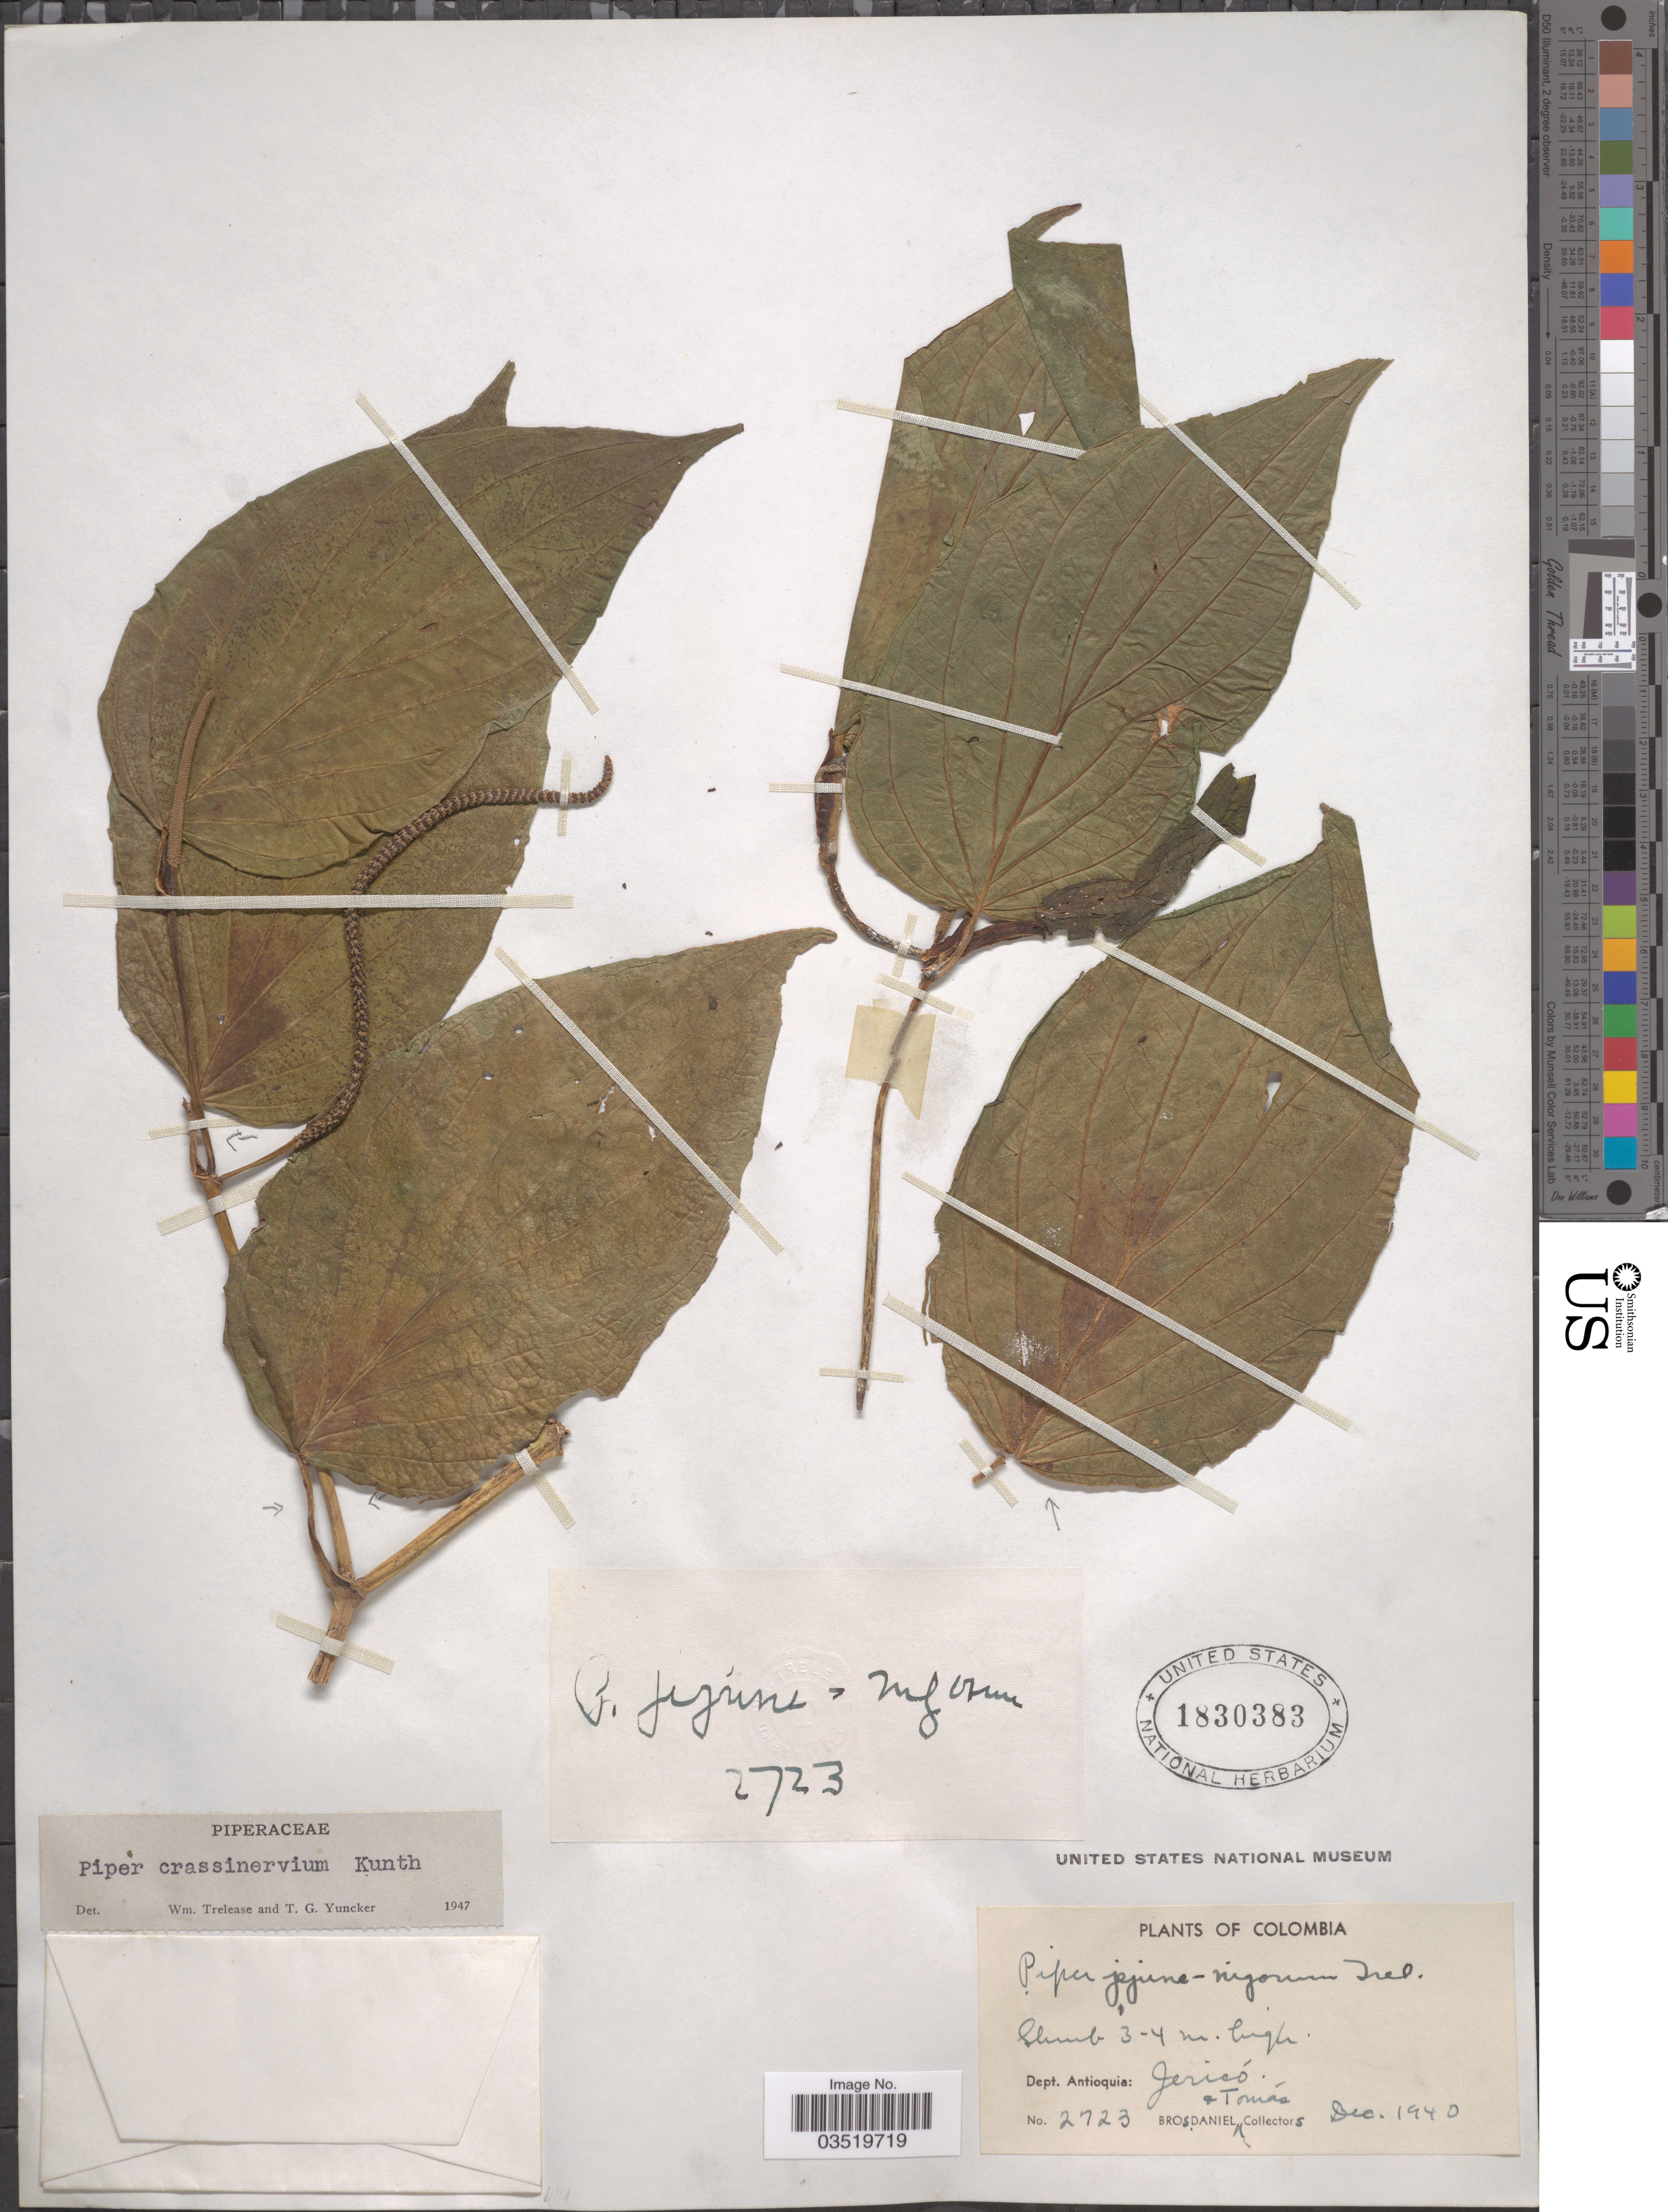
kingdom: Plantae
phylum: Tracheophyta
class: Magnoliopsida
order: Piperales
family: Piperaceae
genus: Piper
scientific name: Piper crassinervium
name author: Kunth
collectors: Bro. Daniel & B. Tomas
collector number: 2723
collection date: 1940-12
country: Colombia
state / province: Antioquia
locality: Dept. Antioquia: Jericó.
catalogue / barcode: US 1830383